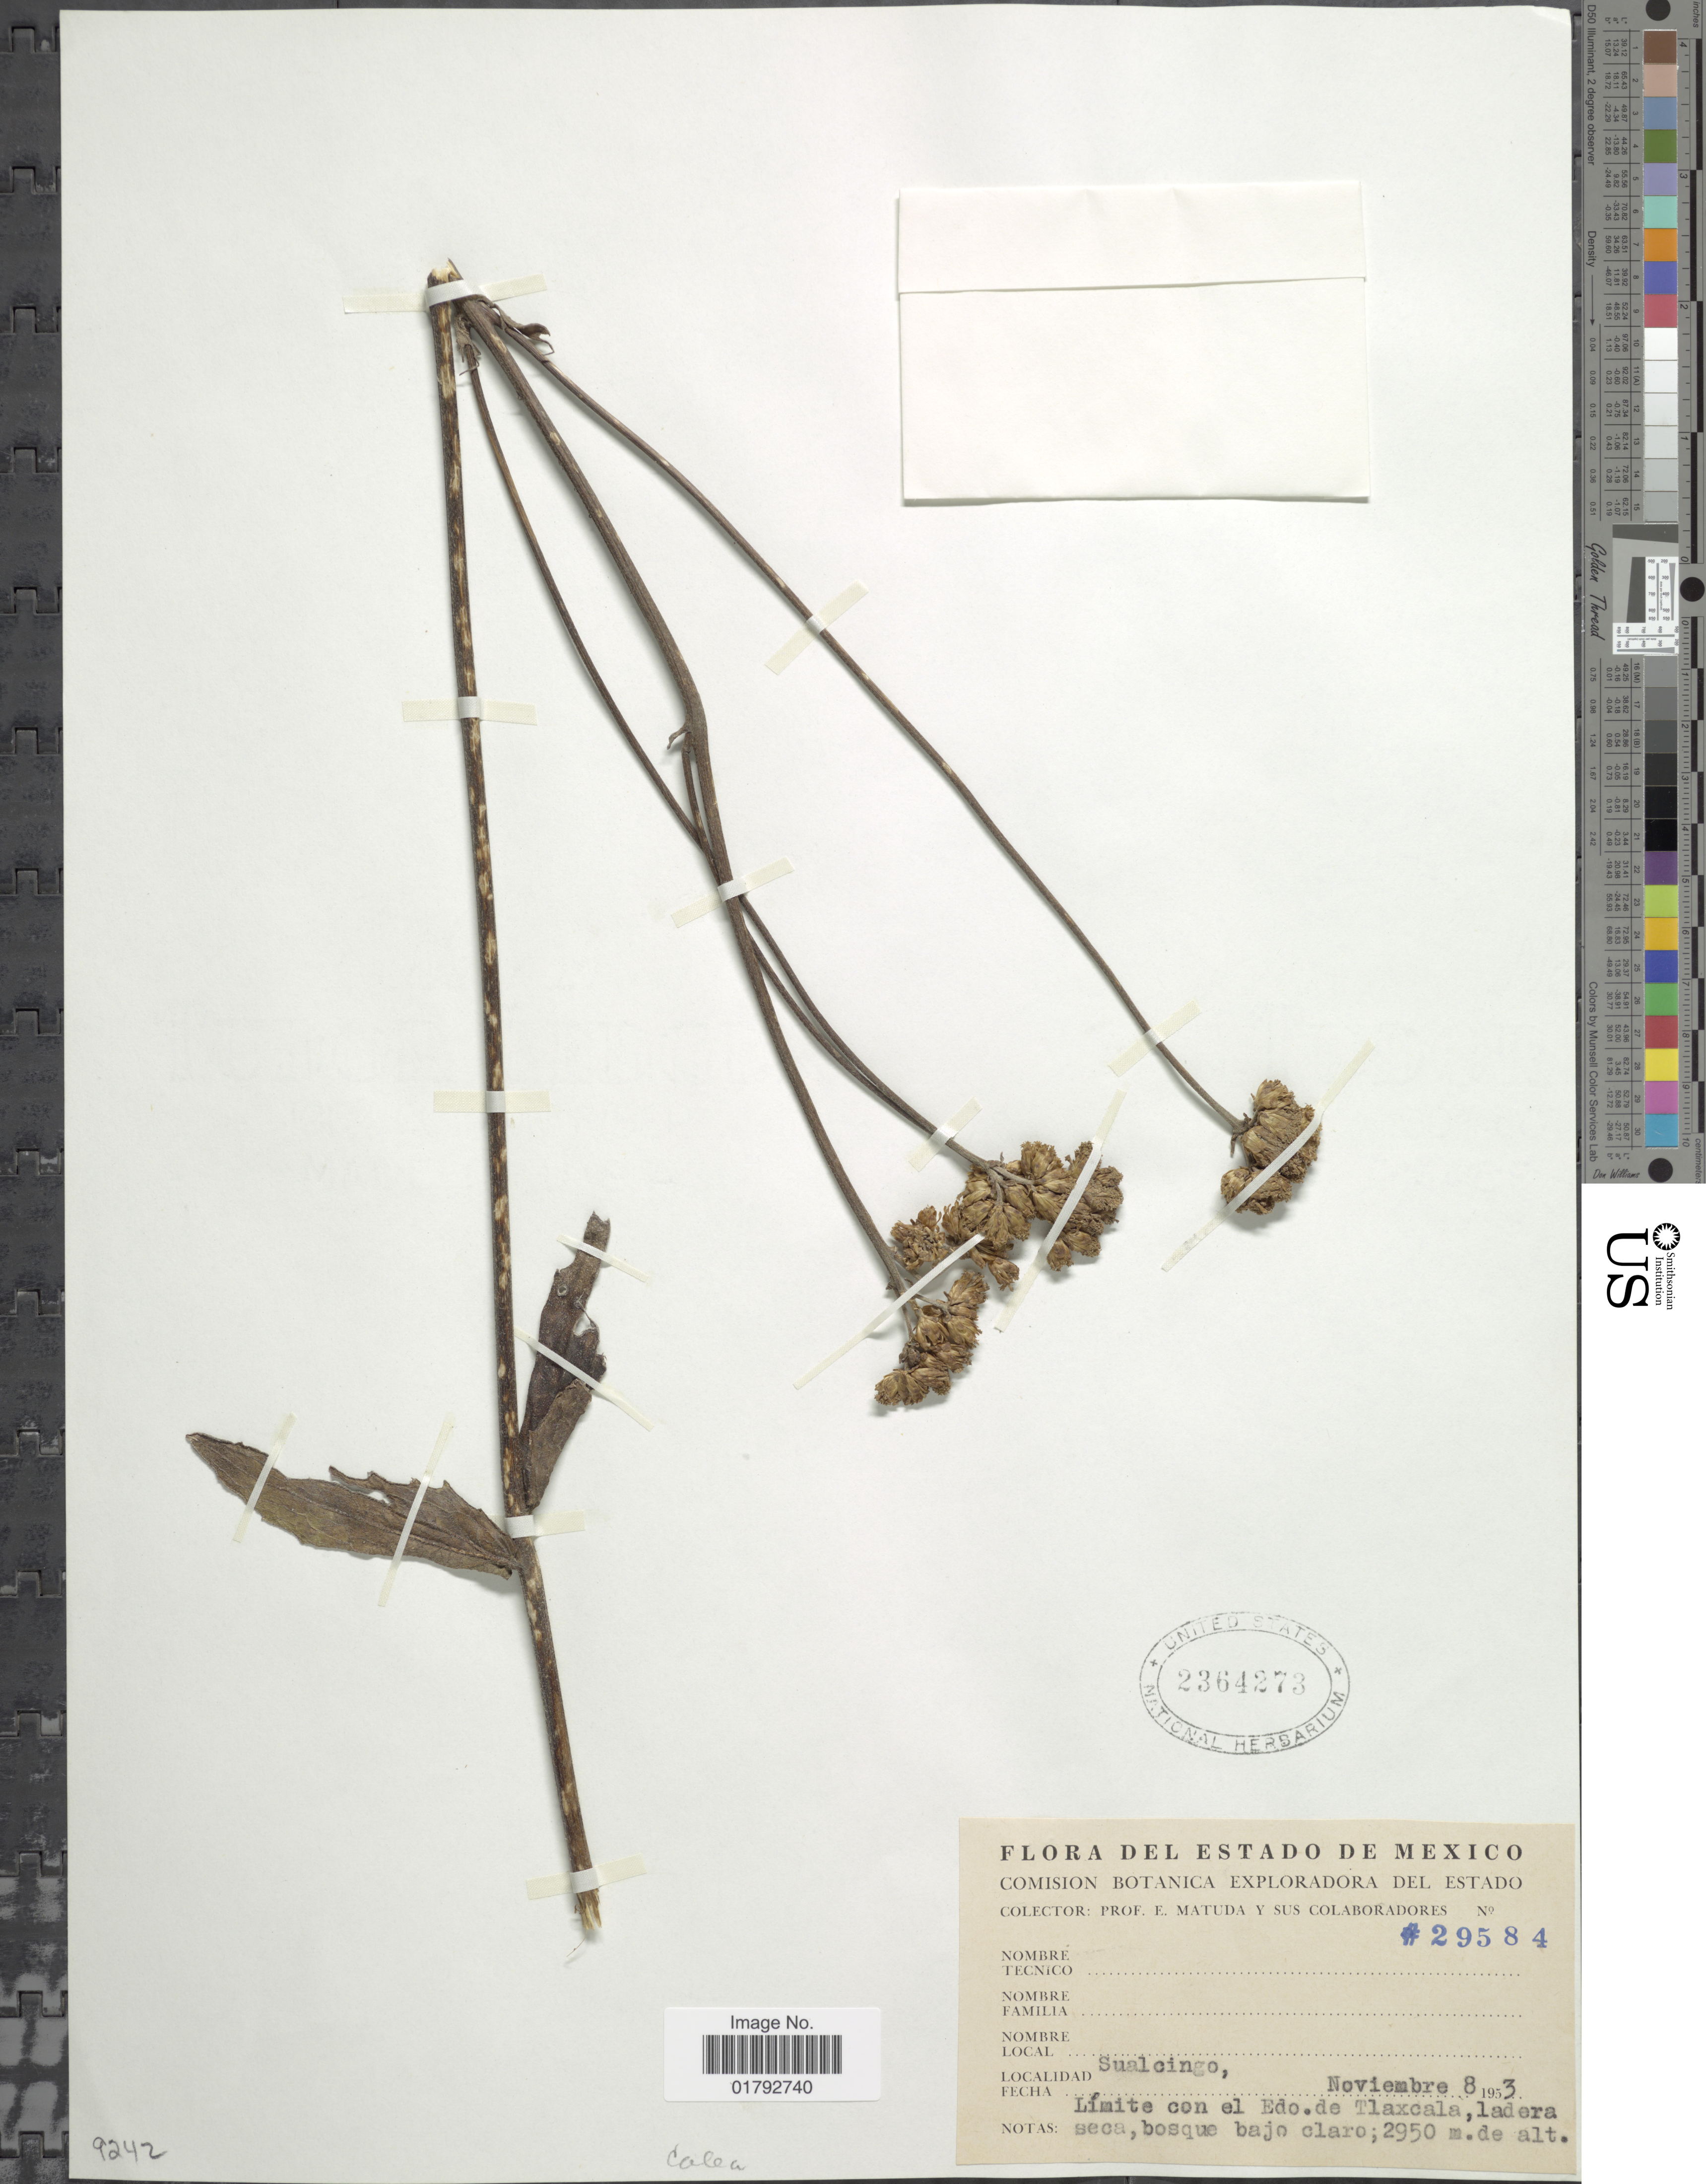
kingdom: Plantae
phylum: Tracheophyta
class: Magnoliopsida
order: Asterales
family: Asteraceae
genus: Alloispermum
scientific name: Alloispermum scabrum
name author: (Lag.) H. Rob.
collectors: E. Matuda & et al.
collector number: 29584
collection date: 1953-11-08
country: Mexico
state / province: Tlaxcala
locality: Limite con el Edo. de Tlaxcala, ladera seca, bosque bajo claro.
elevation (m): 2950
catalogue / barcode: US 2364273